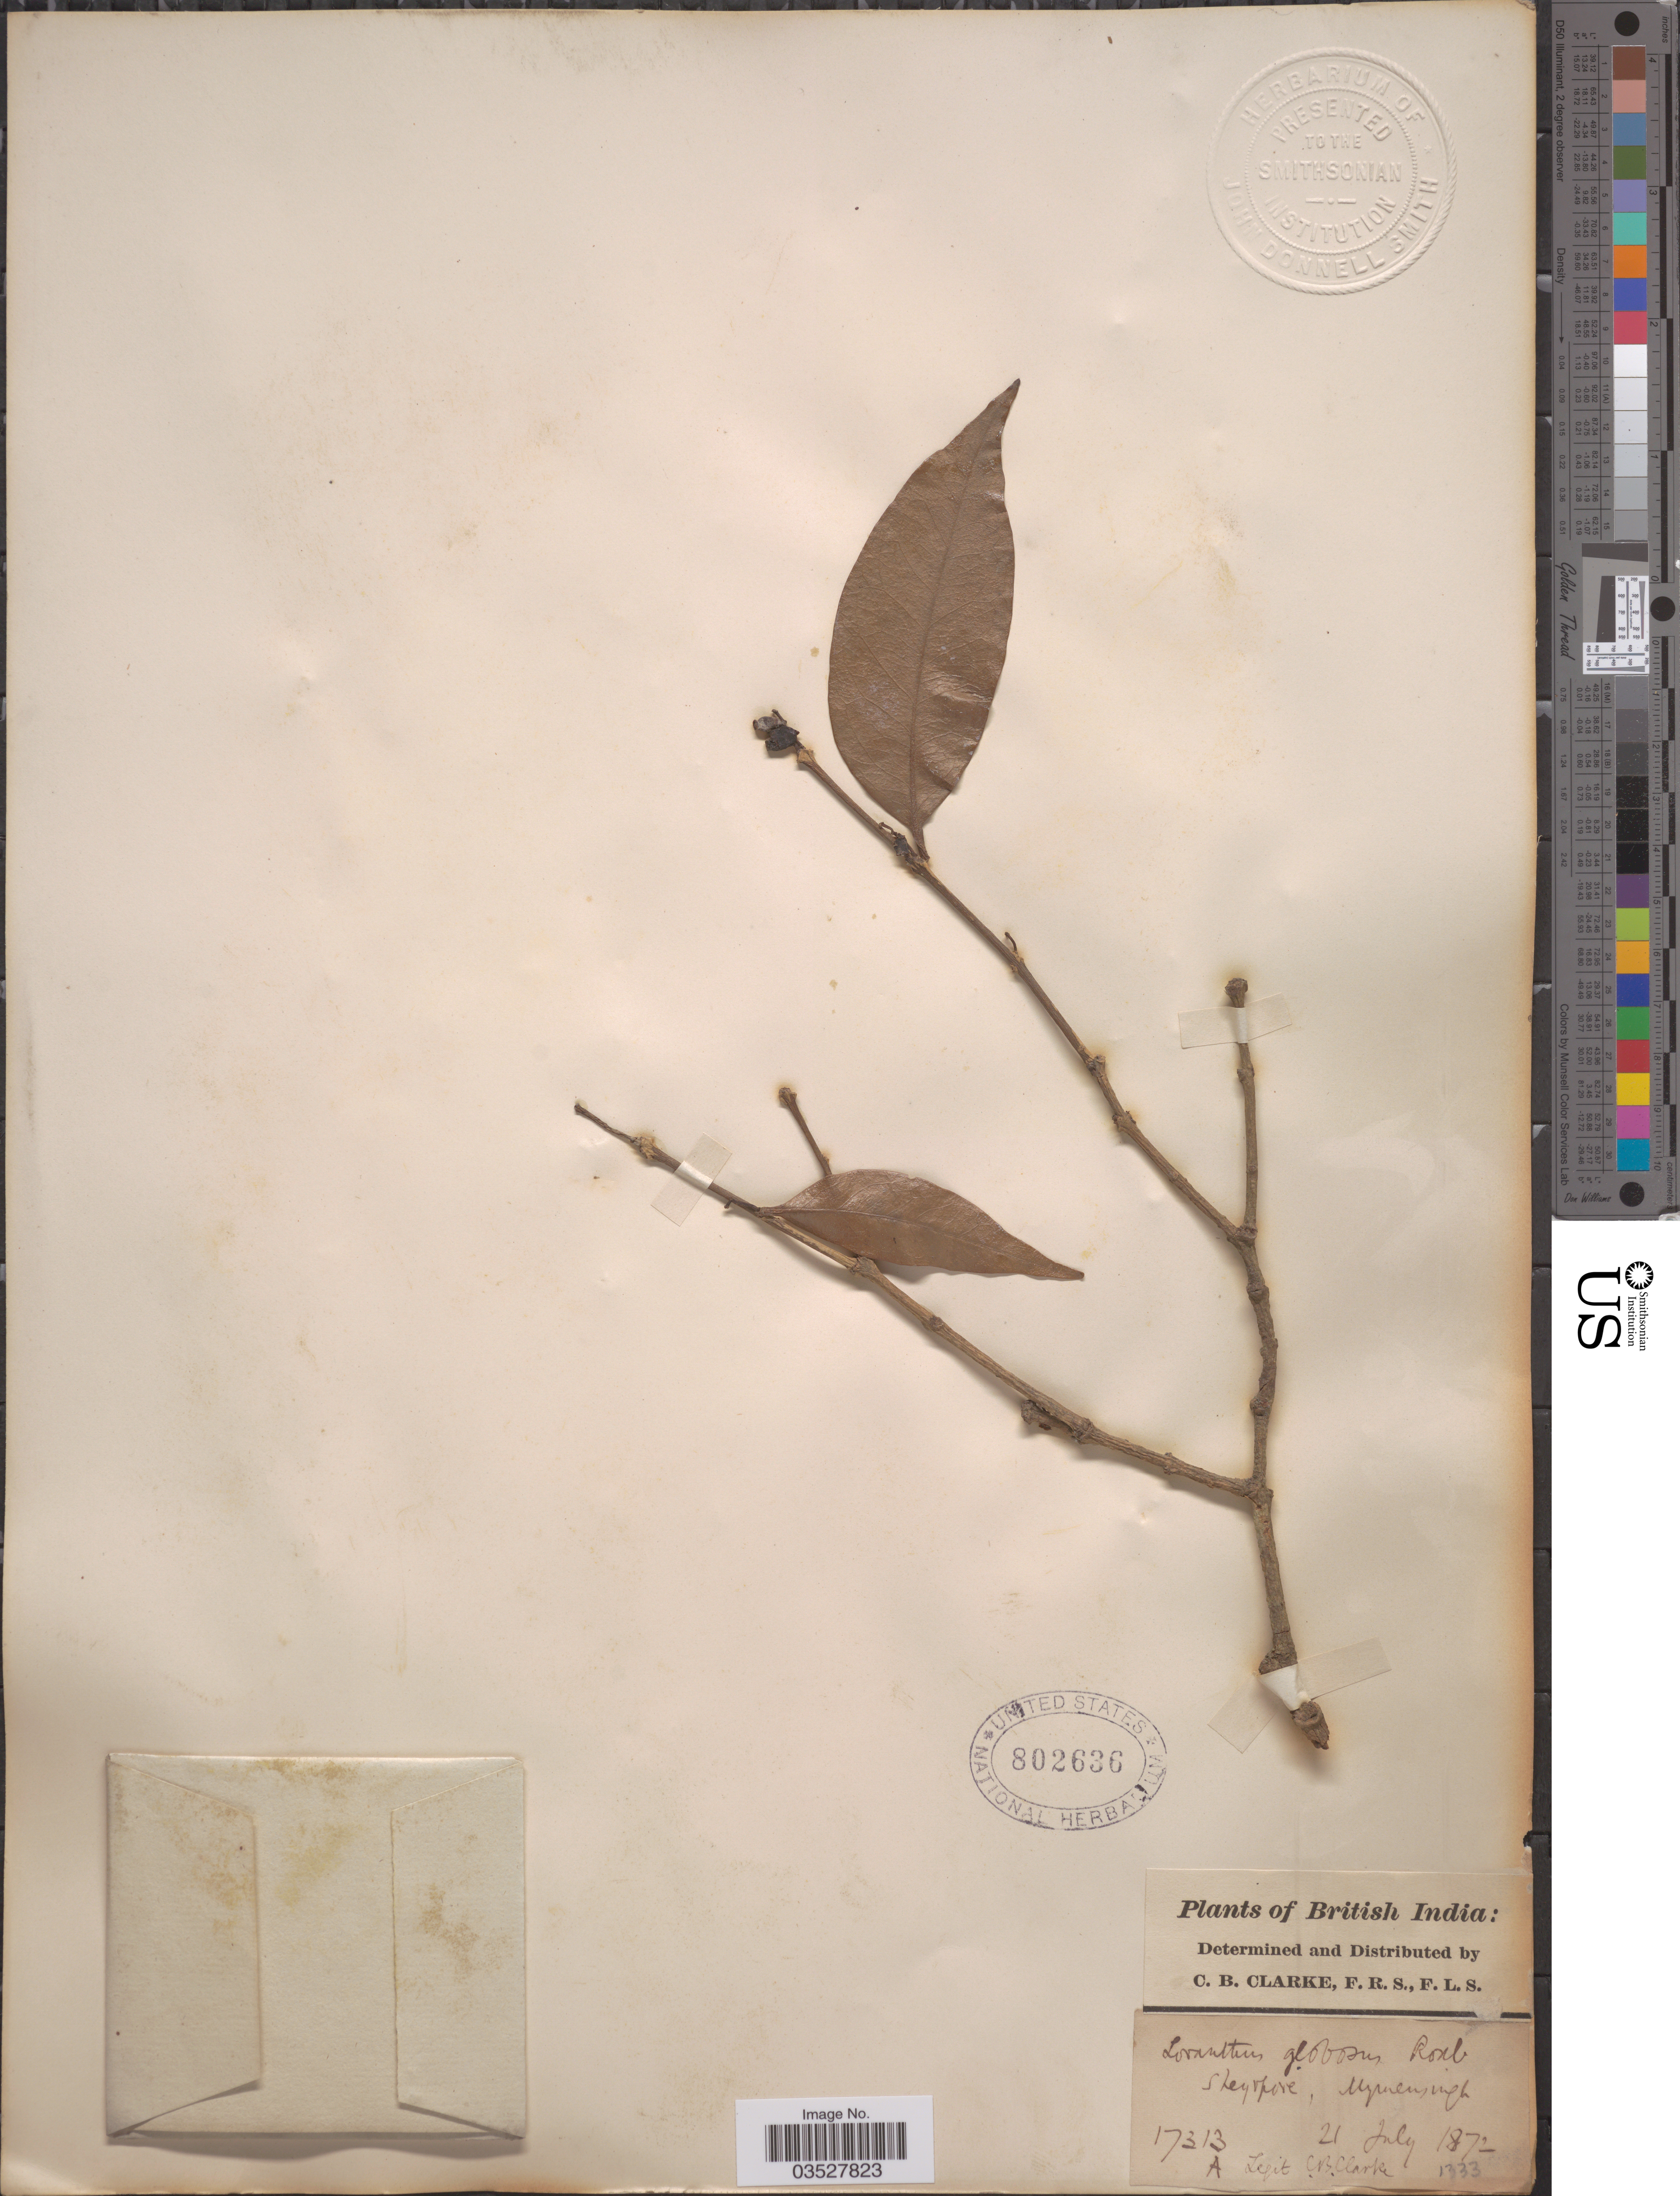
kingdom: Plantae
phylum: Tracheophyta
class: Magnoliopsida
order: Santalales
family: Loranthaceae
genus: Elytranthe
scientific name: Elytranthe cochinchinensis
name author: (Lour.) G. Don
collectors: C. B. Clarke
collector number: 17313A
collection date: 1872-07-21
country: Bangladesh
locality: British India. Skeyspore [interpreted], Mymensingh.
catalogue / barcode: US 802636